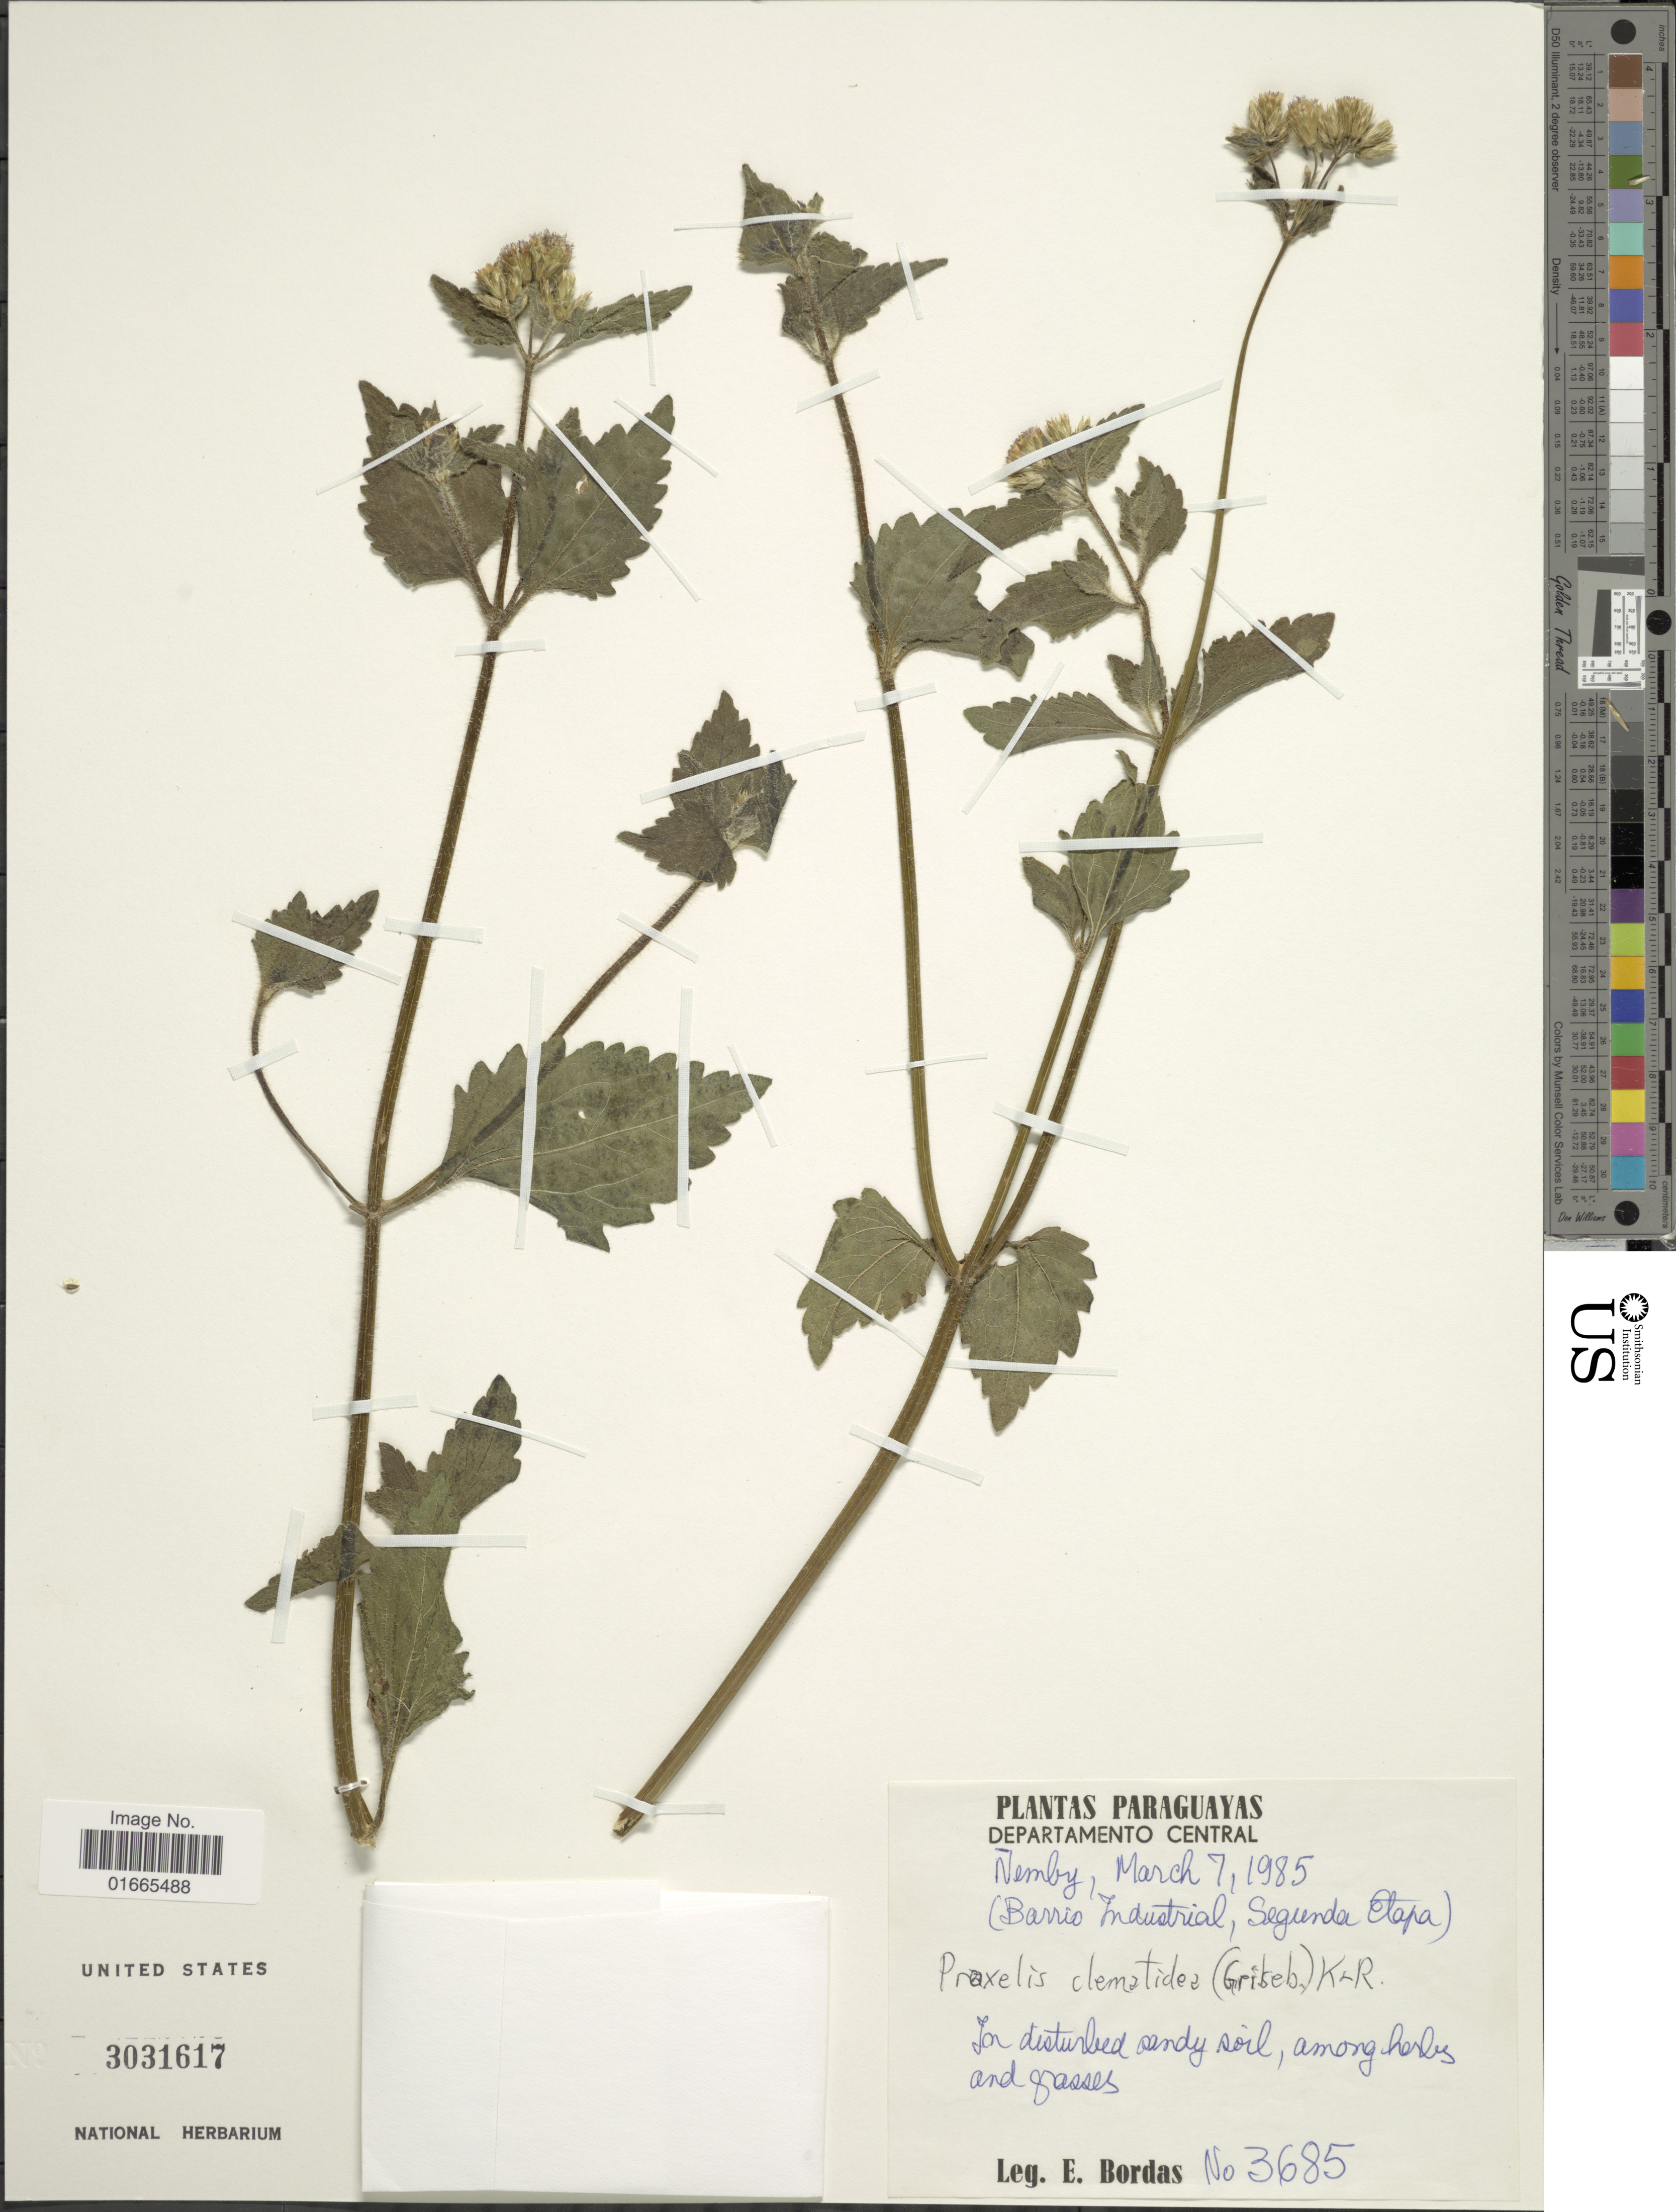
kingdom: Plantae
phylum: Tracheophyta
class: Magnoliopsida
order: Asterales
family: Asteraceae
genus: Praxelis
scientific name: Praxelis clematidea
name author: (Griseb.) R.M. King & H. Rob.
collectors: E. Bordas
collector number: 3685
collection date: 1985-03-07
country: Paraguay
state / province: Central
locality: Departamento Central, Nemby (Barrio Industrial, Segunda Elapa).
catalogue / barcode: US 3031617